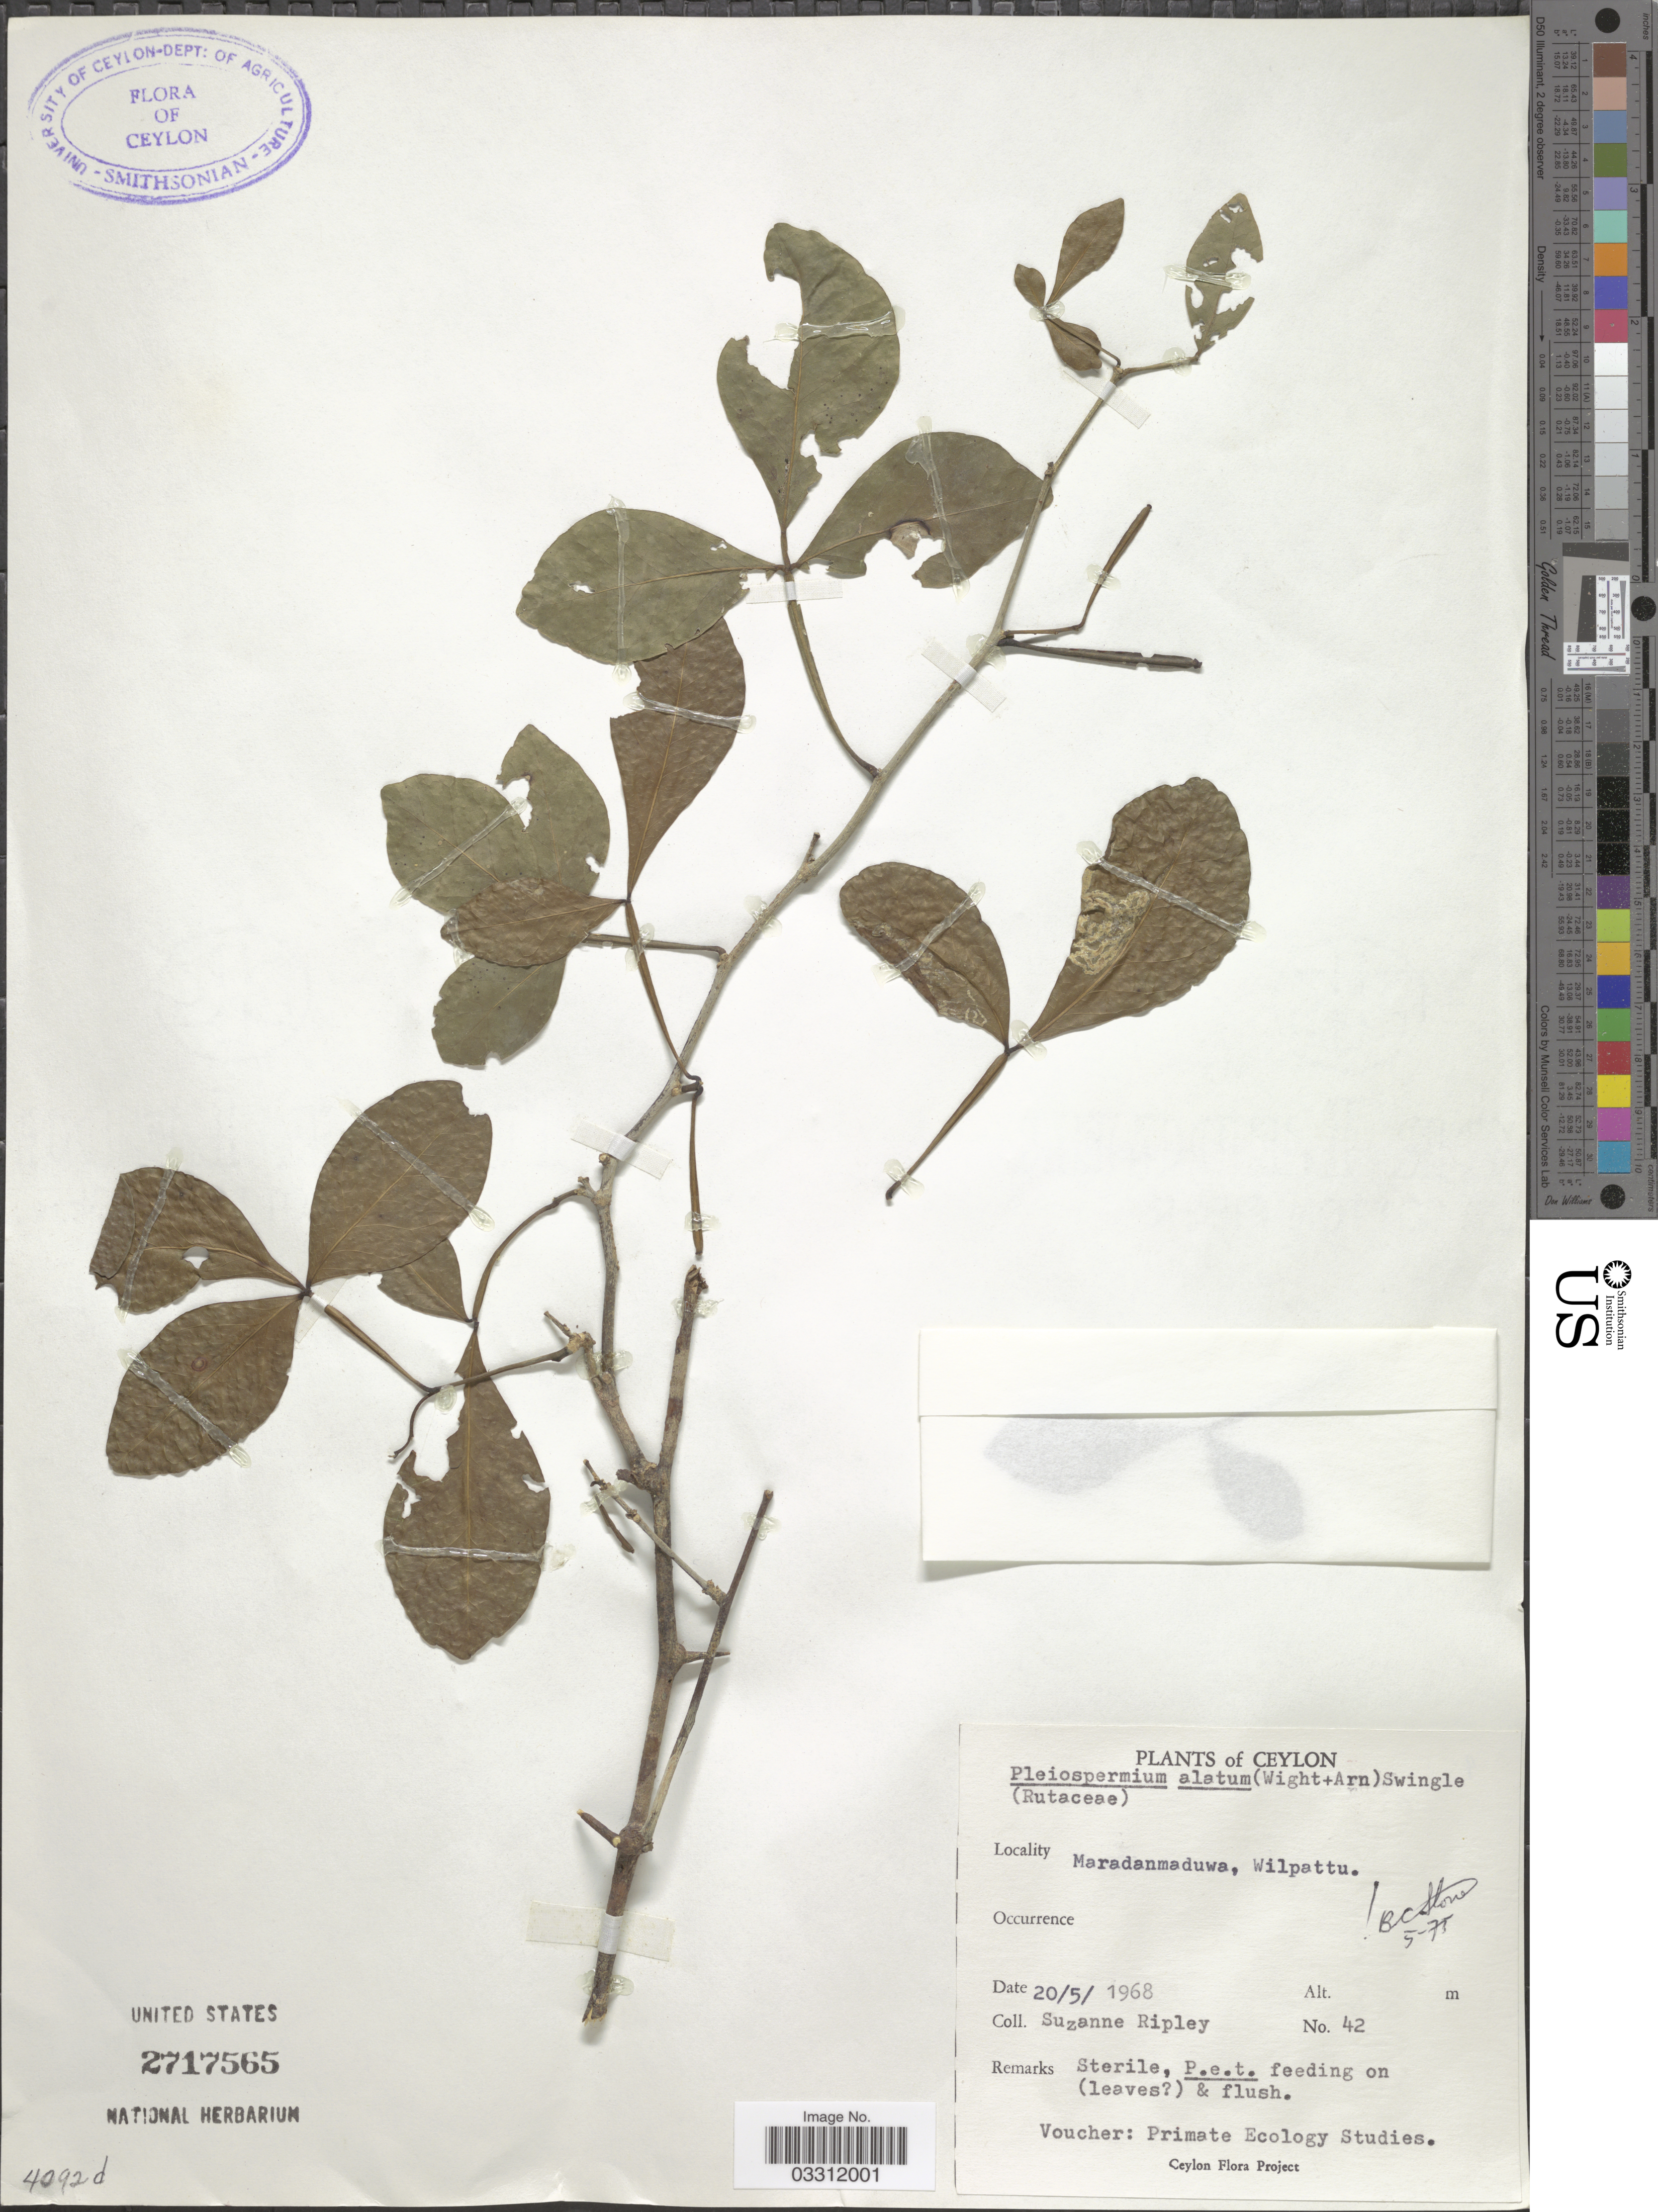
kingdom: Plantae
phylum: Tracheophyta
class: Magnoliopsida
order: Sapindales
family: Rutaceae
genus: Pleiospermium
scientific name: Pleiospermium alatum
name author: (Wight & Arn.) Swingle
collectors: S. Ripley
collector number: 42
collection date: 1968-05-20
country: Sri Lanka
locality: Ceylon, Maradanmaduwa, Wilpattu.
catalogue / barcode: US 2717565